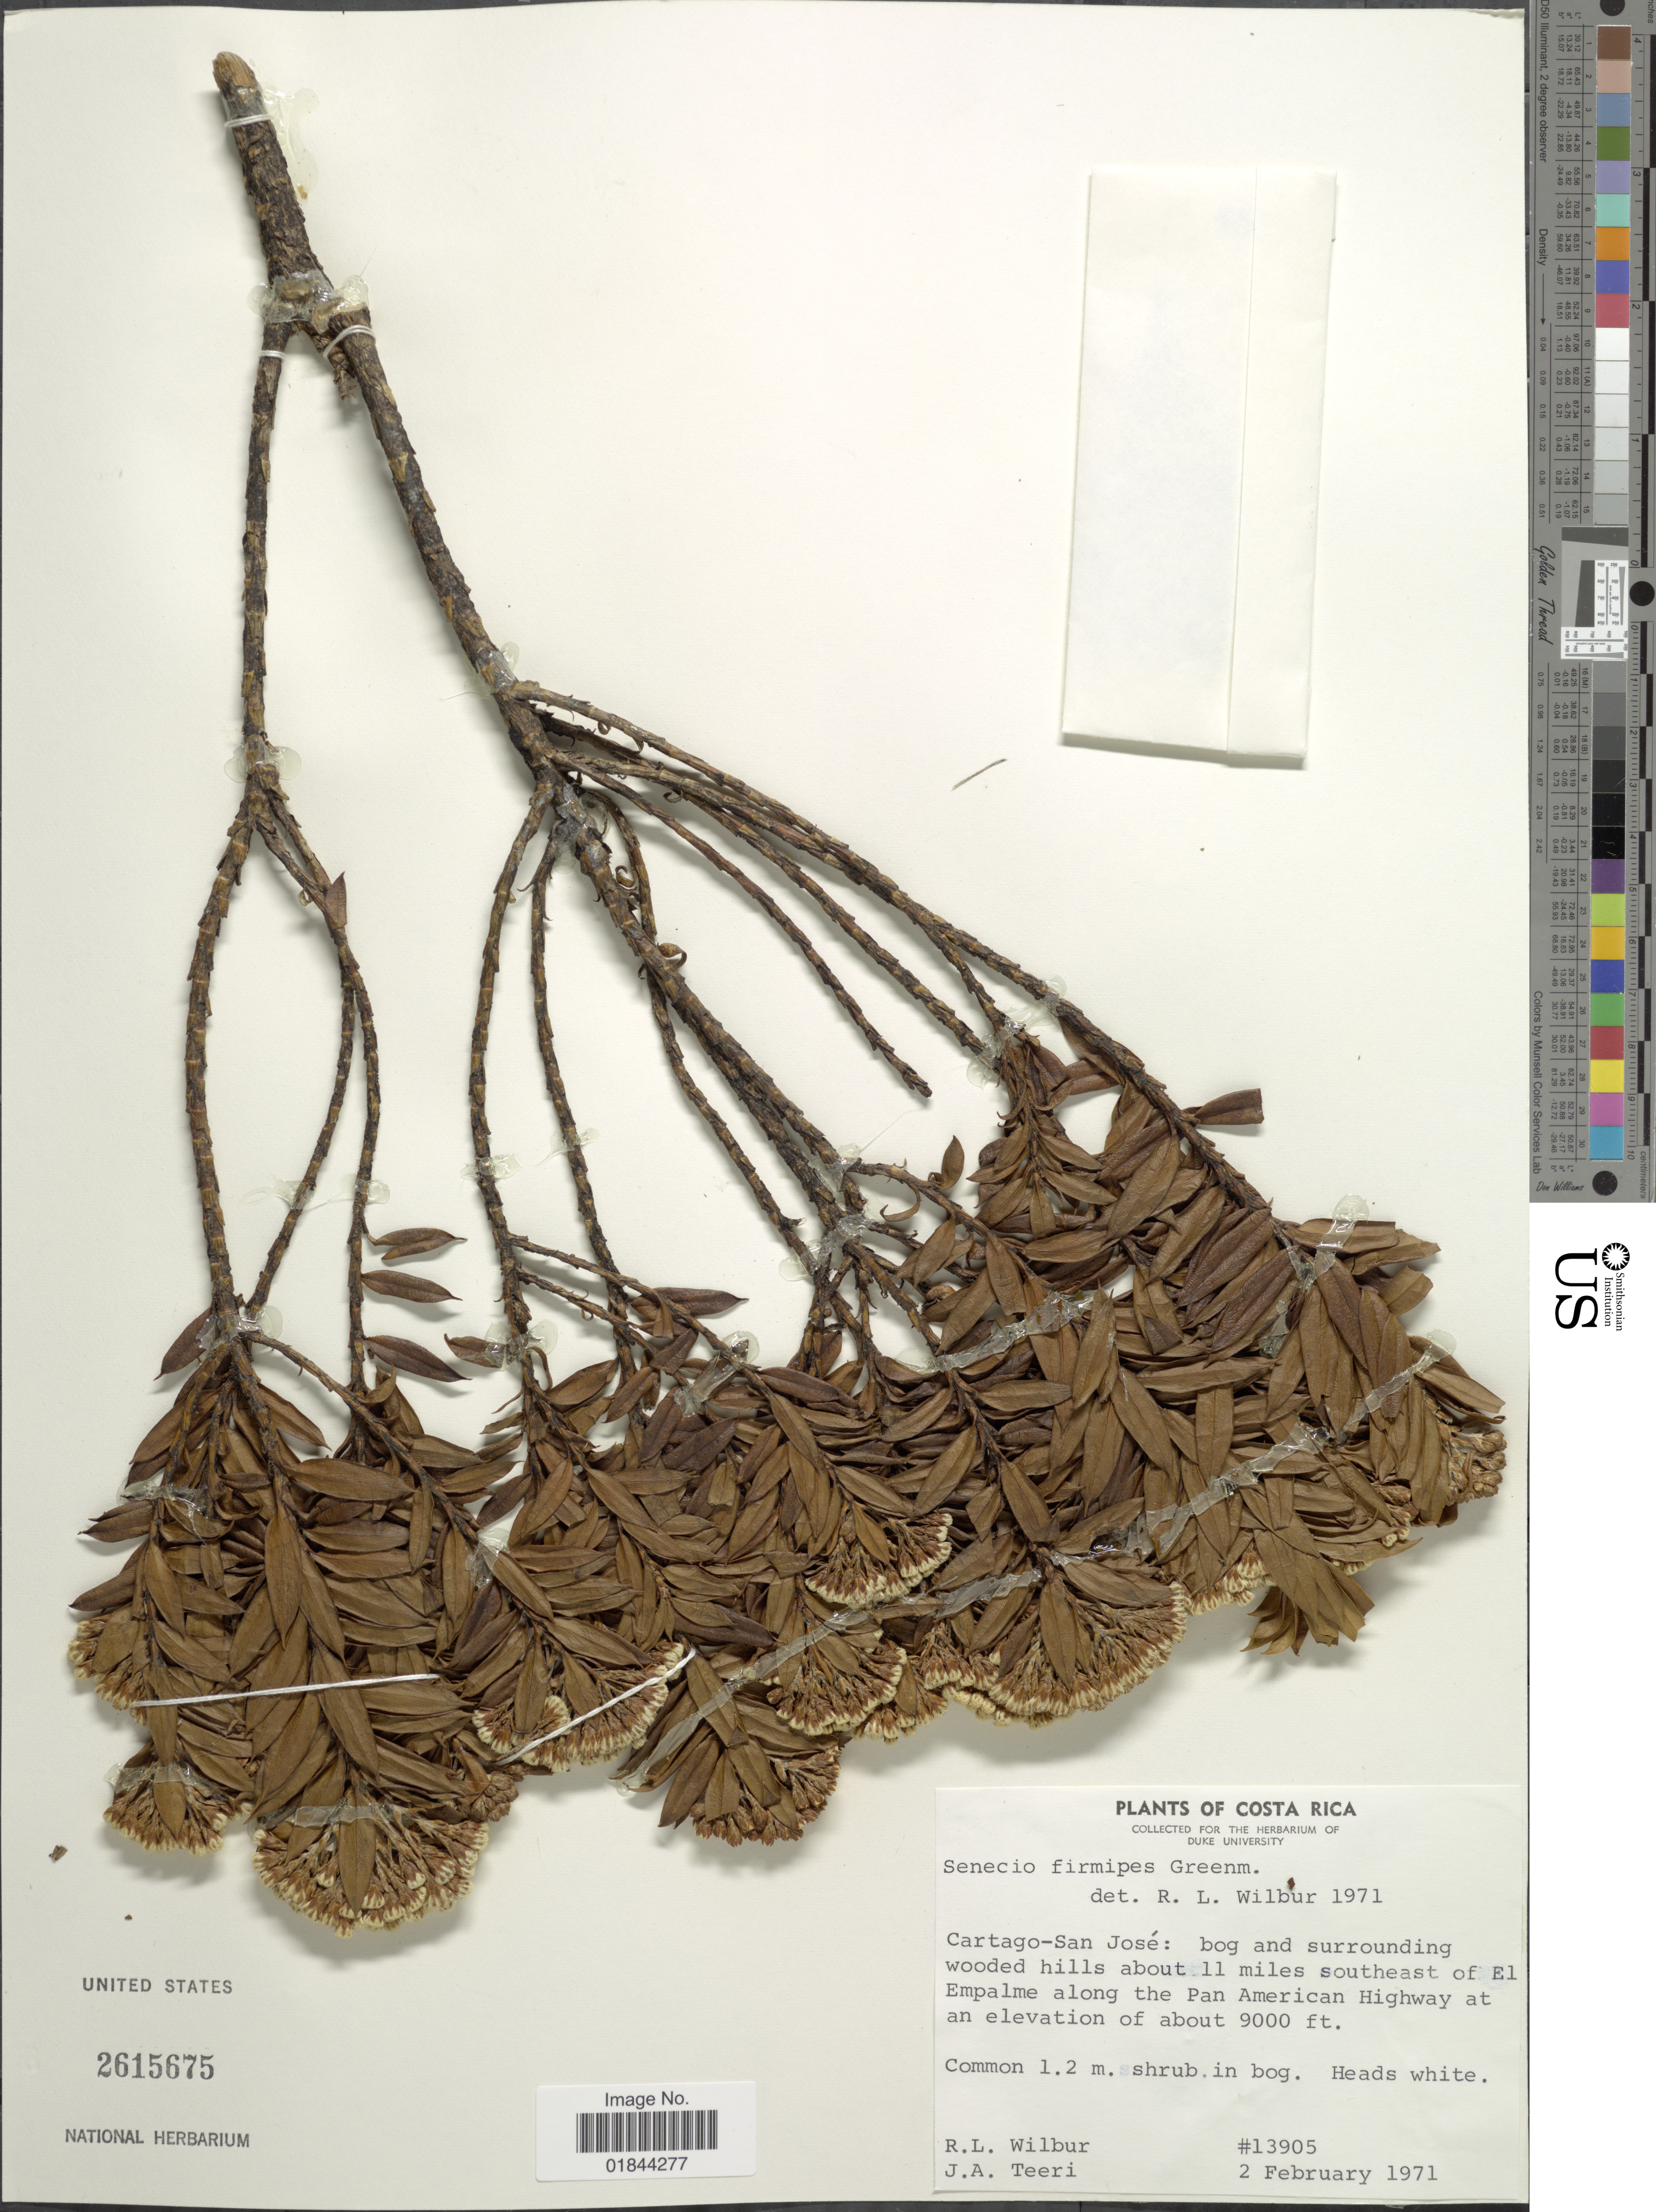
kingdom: Plantae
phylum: Tracheophyta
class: Magnoliopsida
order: Asterales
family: Asteraceae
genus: Pentacalia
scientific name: Pentacalia firmipes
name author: (Greenm.) Cuatrec.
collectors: R. L. Wilbur & J. Teeri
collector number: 13905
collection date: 1971-02-02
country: Costa Rica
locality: Cartago-San Jose:bog and surrounding wooded hills about 11 miles southeast of El Empalme along the Pan American Highway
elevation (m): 2743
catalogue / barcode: US 2615675